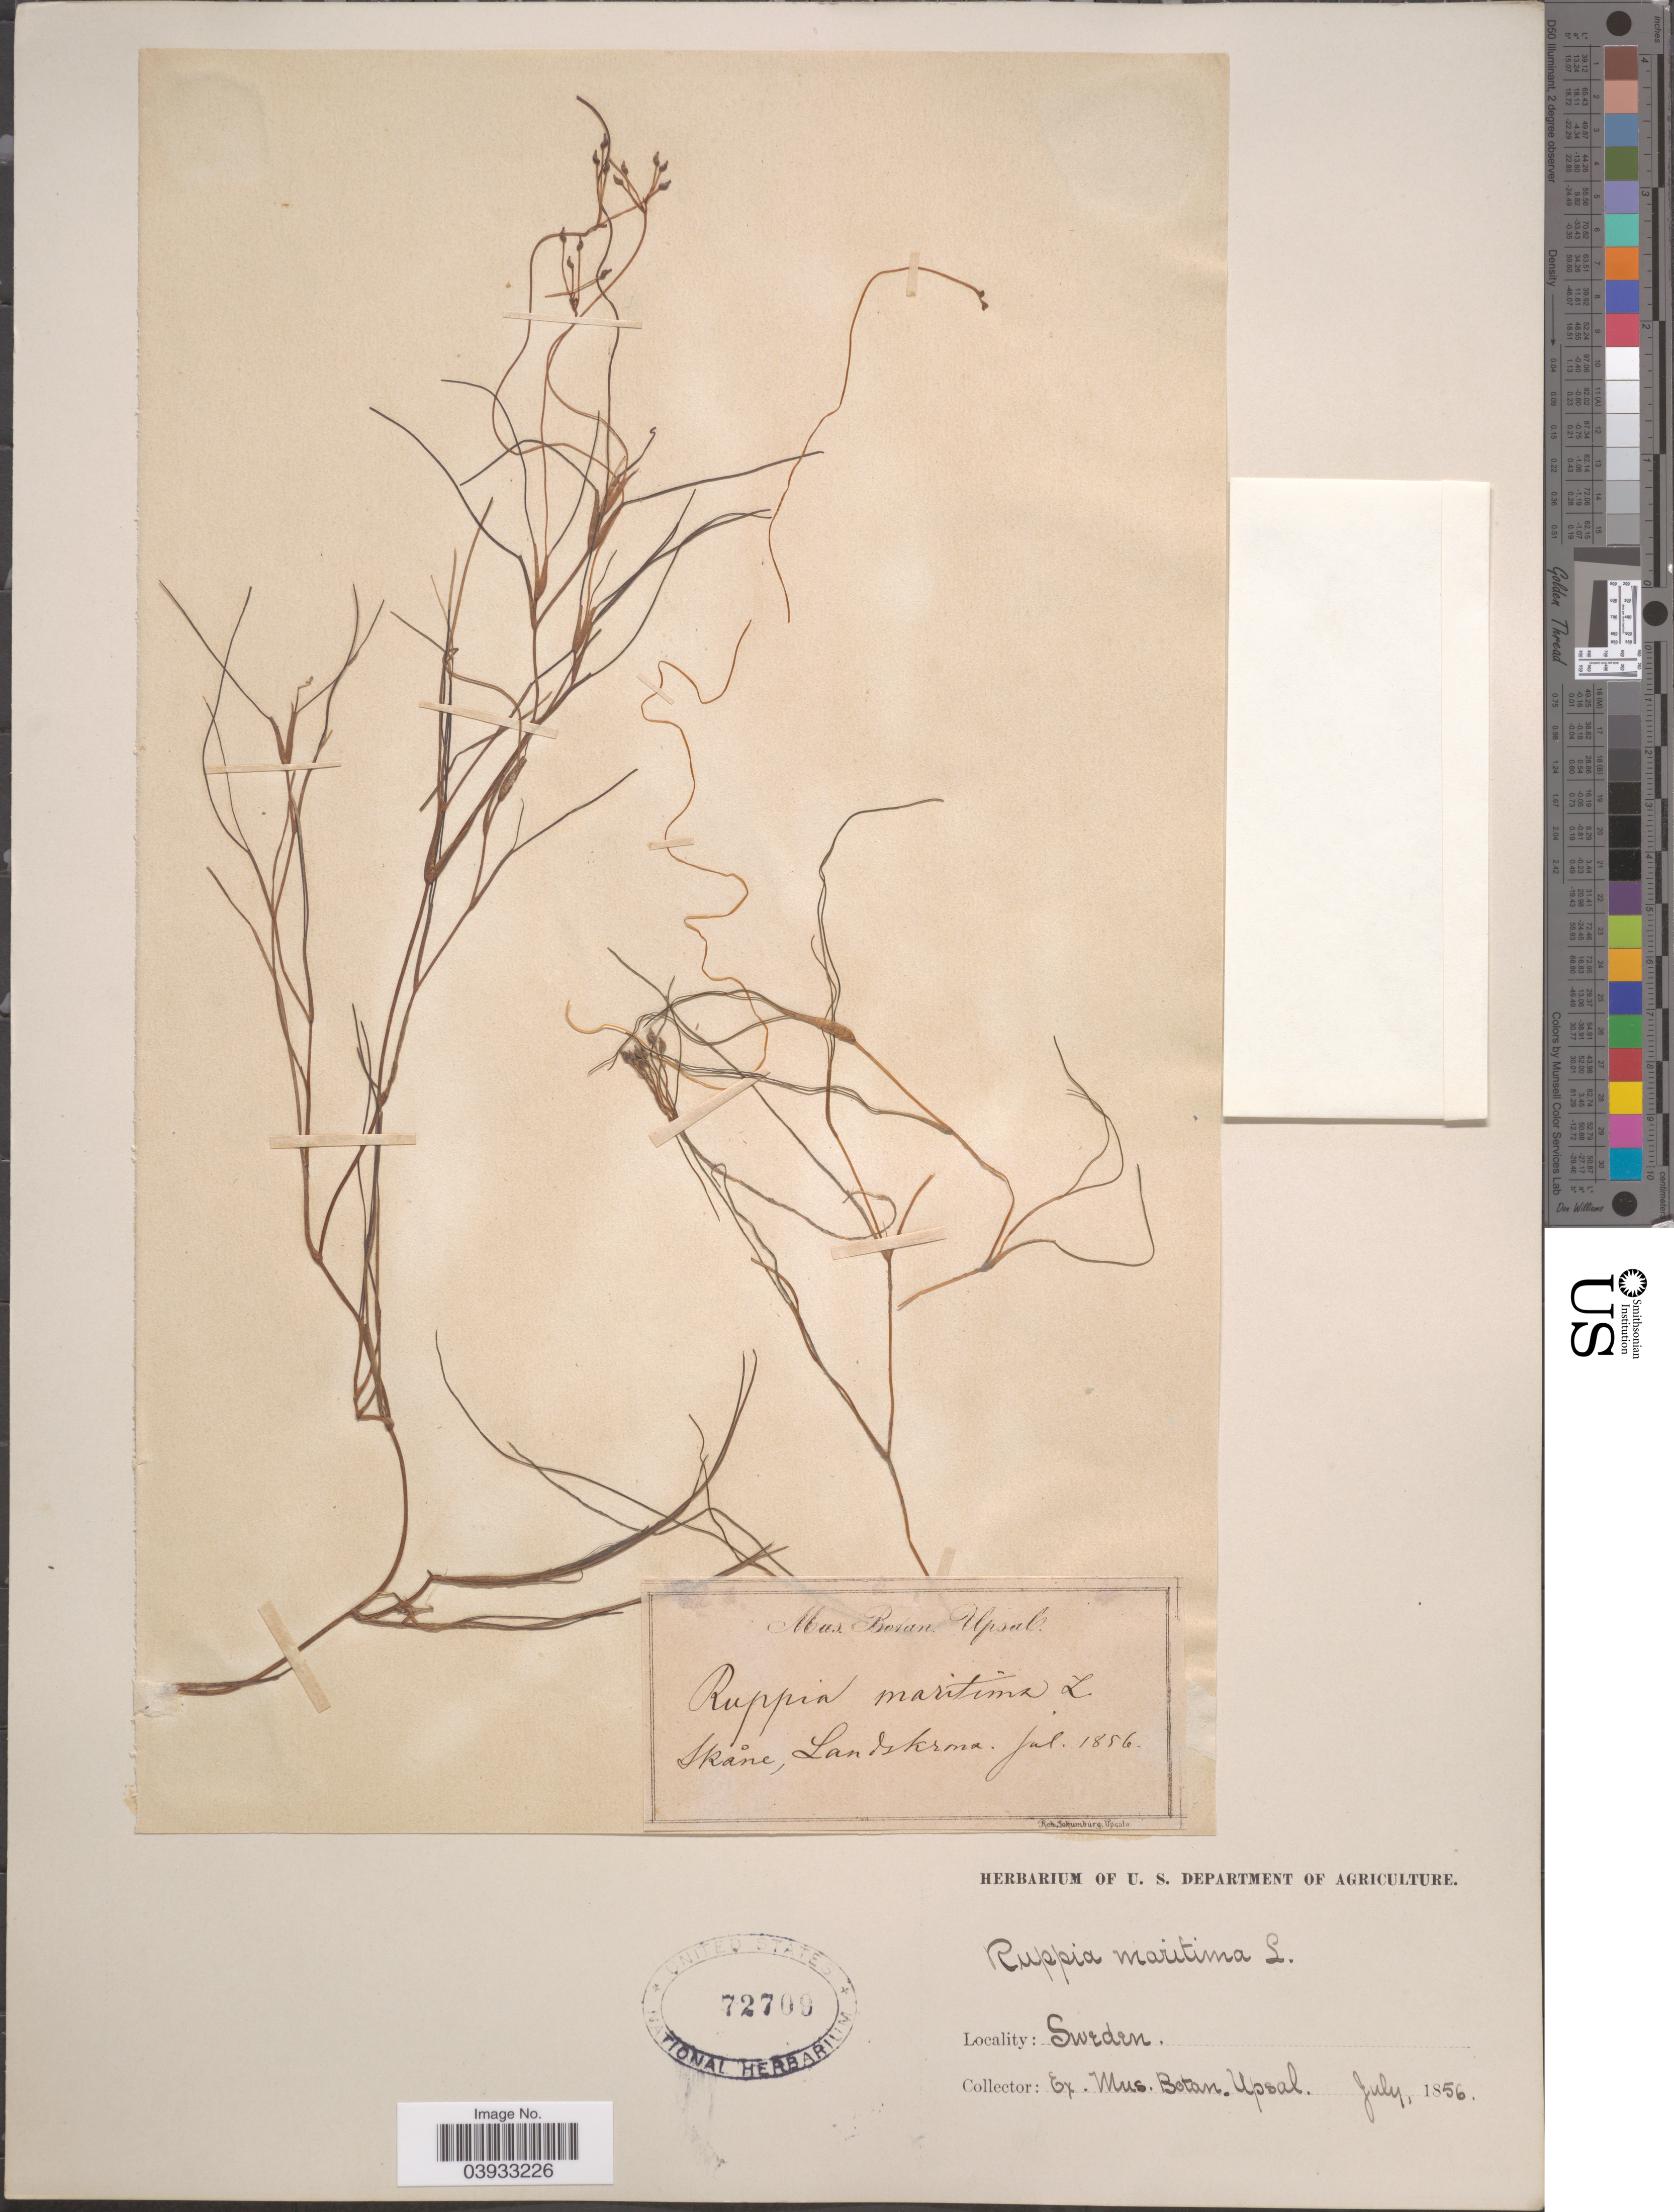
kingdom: Plantae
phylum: Tracheophyta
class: Liliopsida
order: Alismatales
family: Ruppiaceae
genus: Ruppia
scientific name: Ruppia maritima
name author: L.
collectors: ex Mus. Botan. Upsal.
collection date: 1856-07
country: Sweden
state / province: Skåne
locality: Skåne, Landskrona.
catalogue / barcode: US 72709